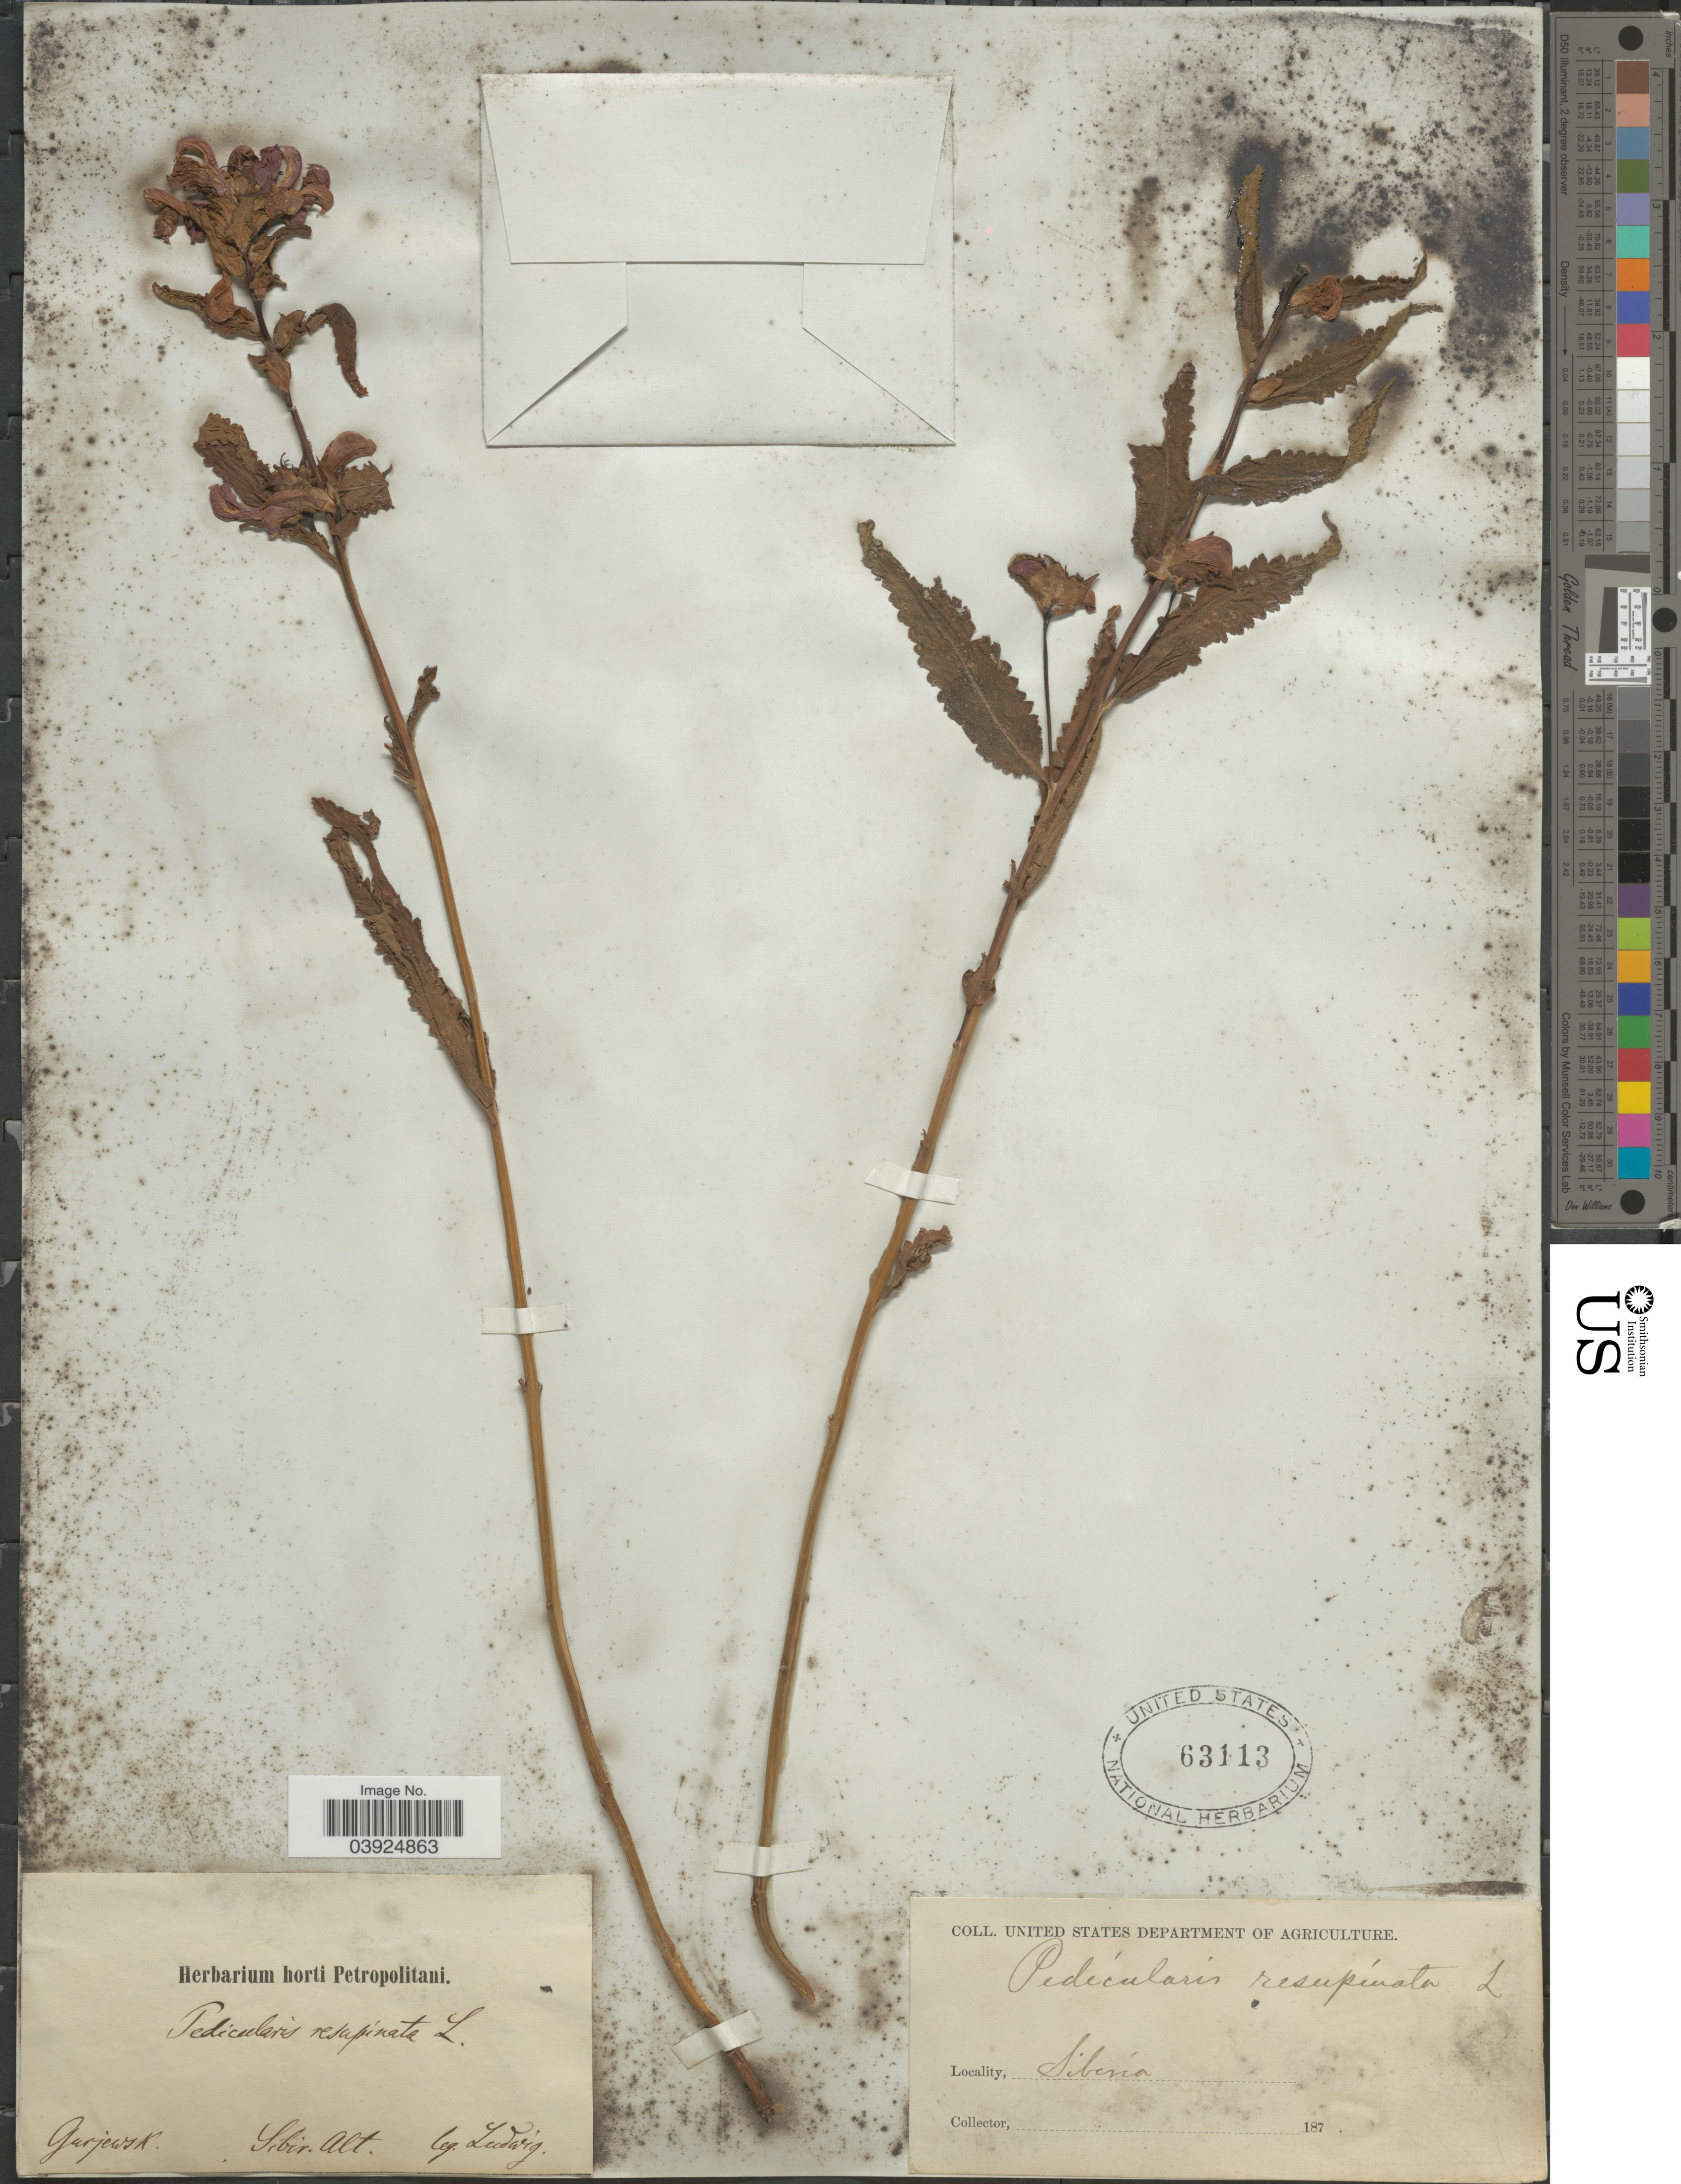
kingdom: Plantae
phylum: Tracheophyta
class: Magnoliopsida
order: Lamiales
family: Orobanchaceae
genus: Pedicularis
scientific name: Pedicularis resupinata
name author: L.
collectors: Ludwig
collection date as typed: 187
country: Russian Federation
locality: Siberia. Garjewsk. Sibir. Alt.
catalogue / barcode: US 63113